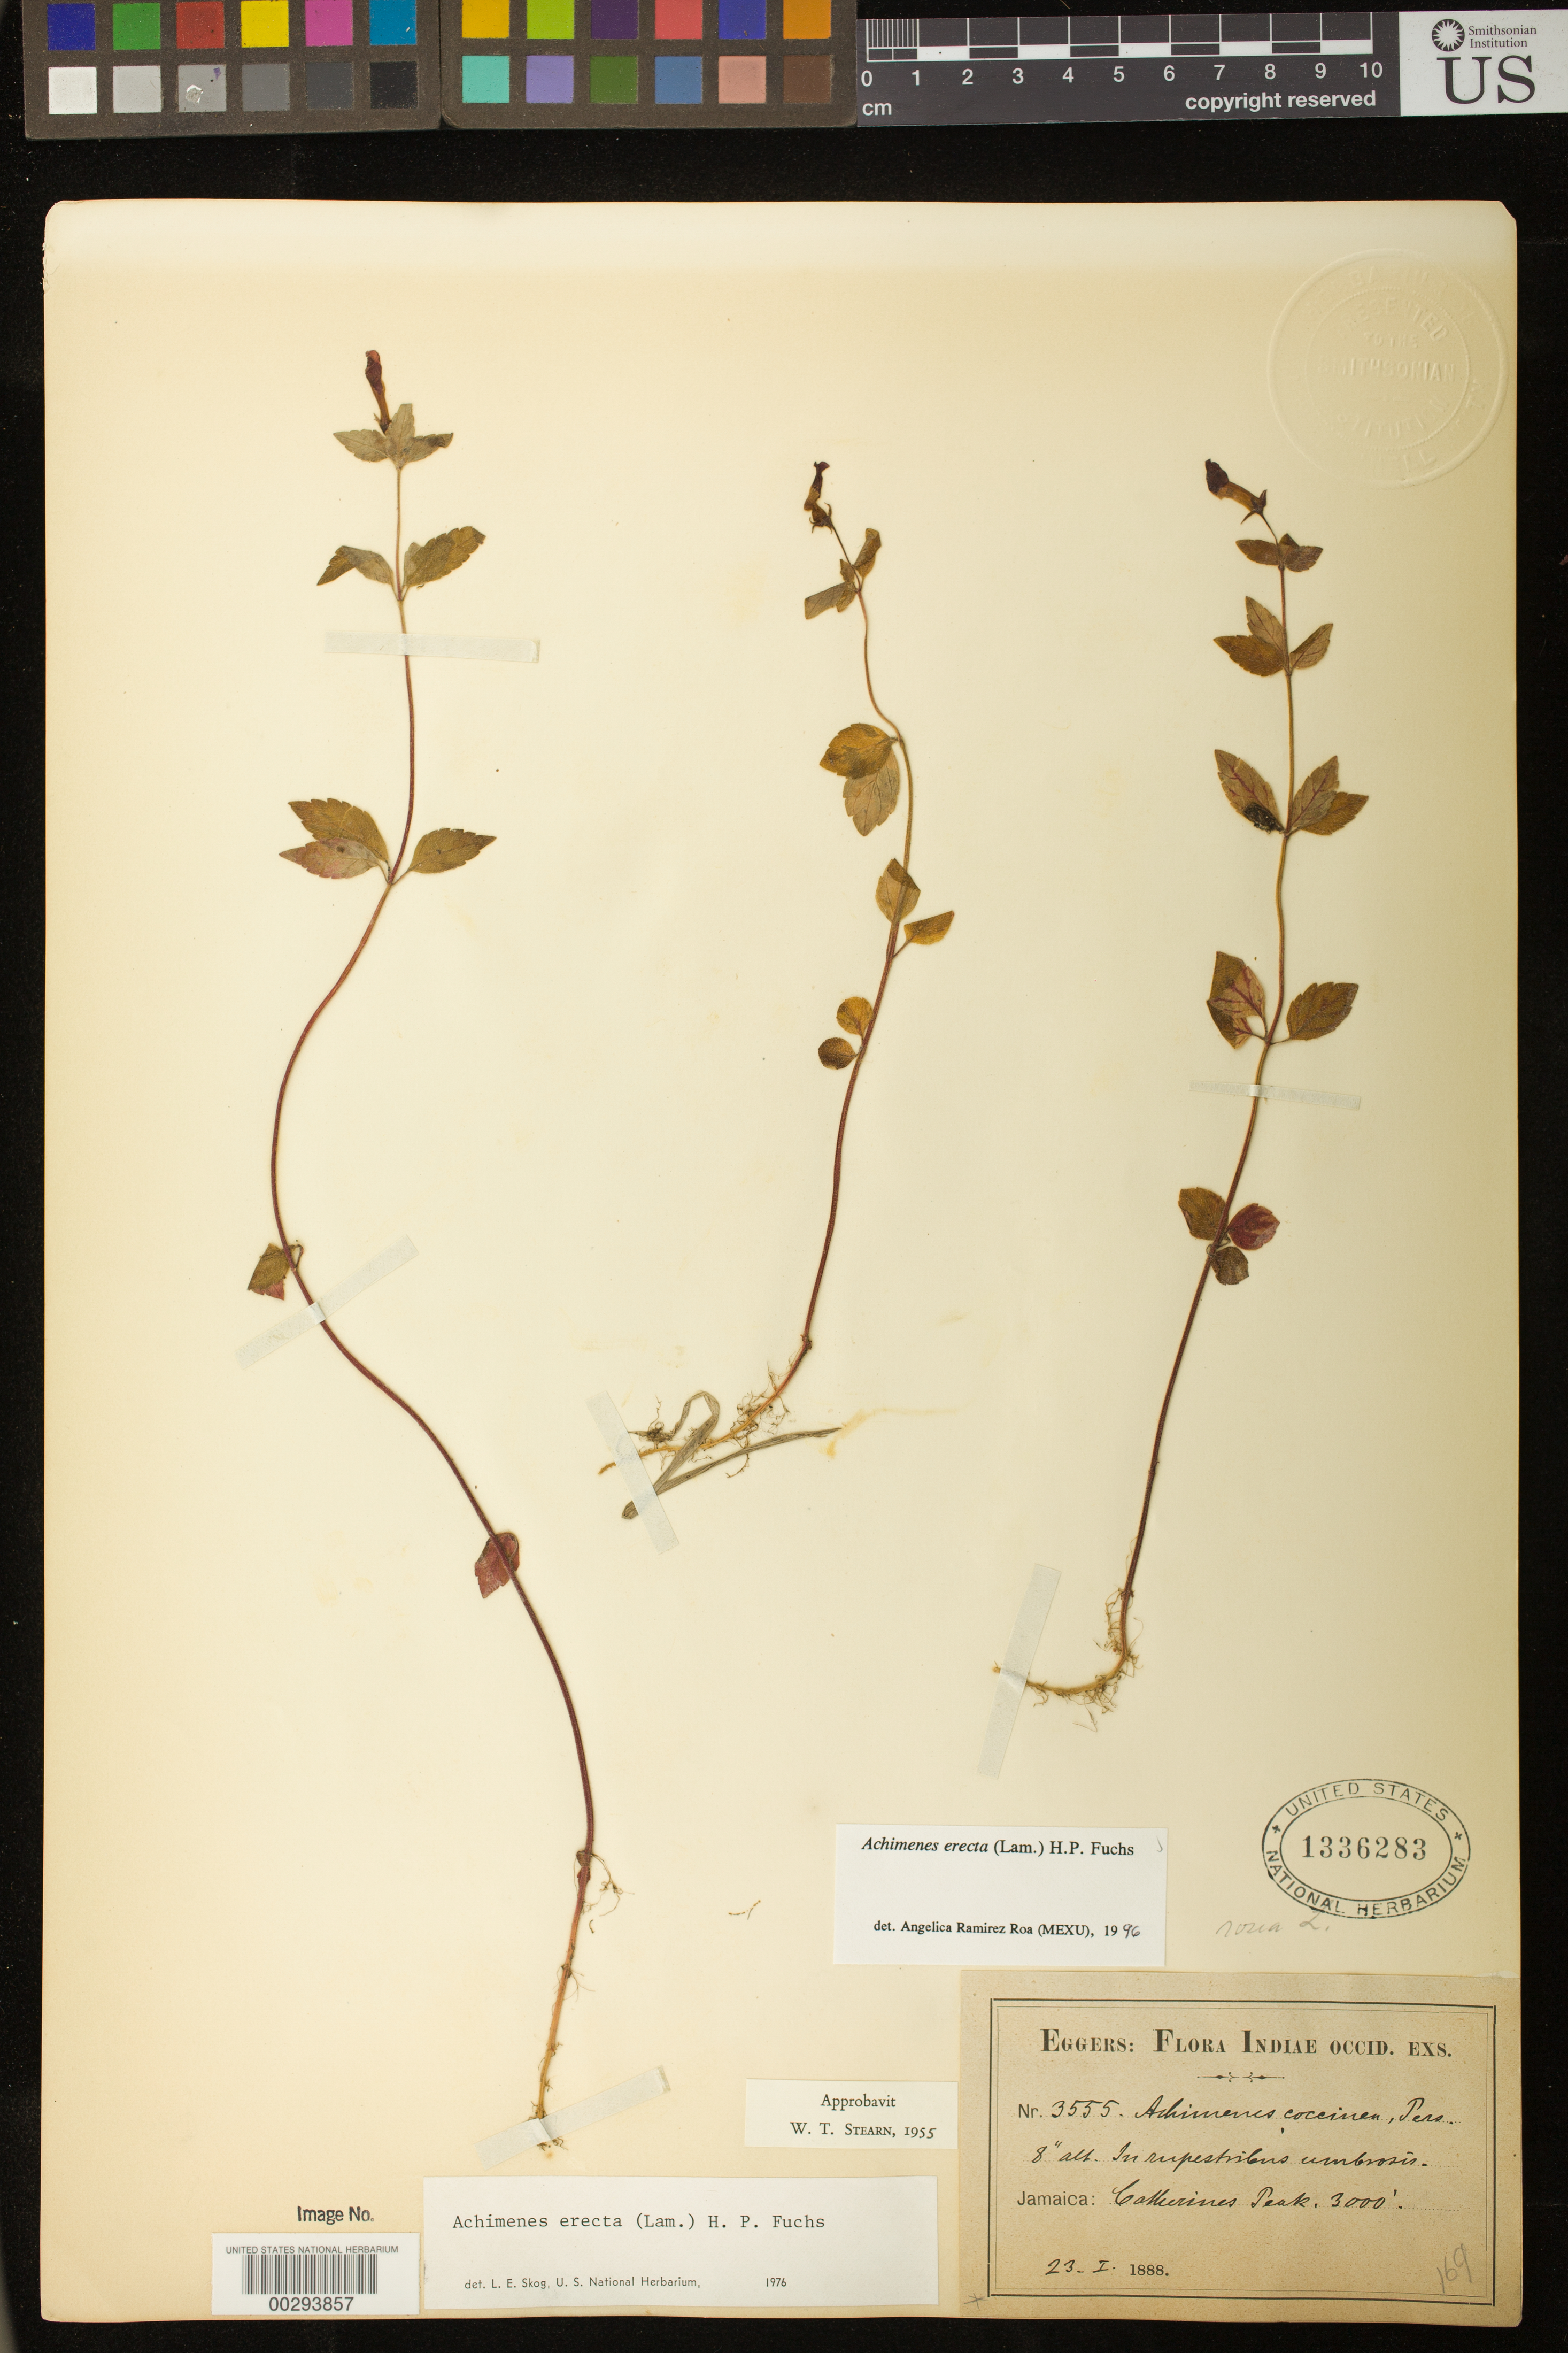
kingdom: Plantae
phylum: Tracheophyta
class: Magnoliopsida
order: Lamiales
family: Gesneriaceae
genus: Achimenes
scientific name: Achimenes erecta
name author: (Lam.) H.P. Fuchs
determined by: Skog, Laurence E.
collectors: H. F. A. von Eggers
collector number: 3555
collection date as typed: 23 Jan 1888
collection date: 1888-01-23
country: Jamaica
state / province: Saint Andrew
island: Jamaica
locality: Catherines Peak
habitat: In rupestribus umbrosis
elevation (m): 914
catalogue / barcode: US 1336283